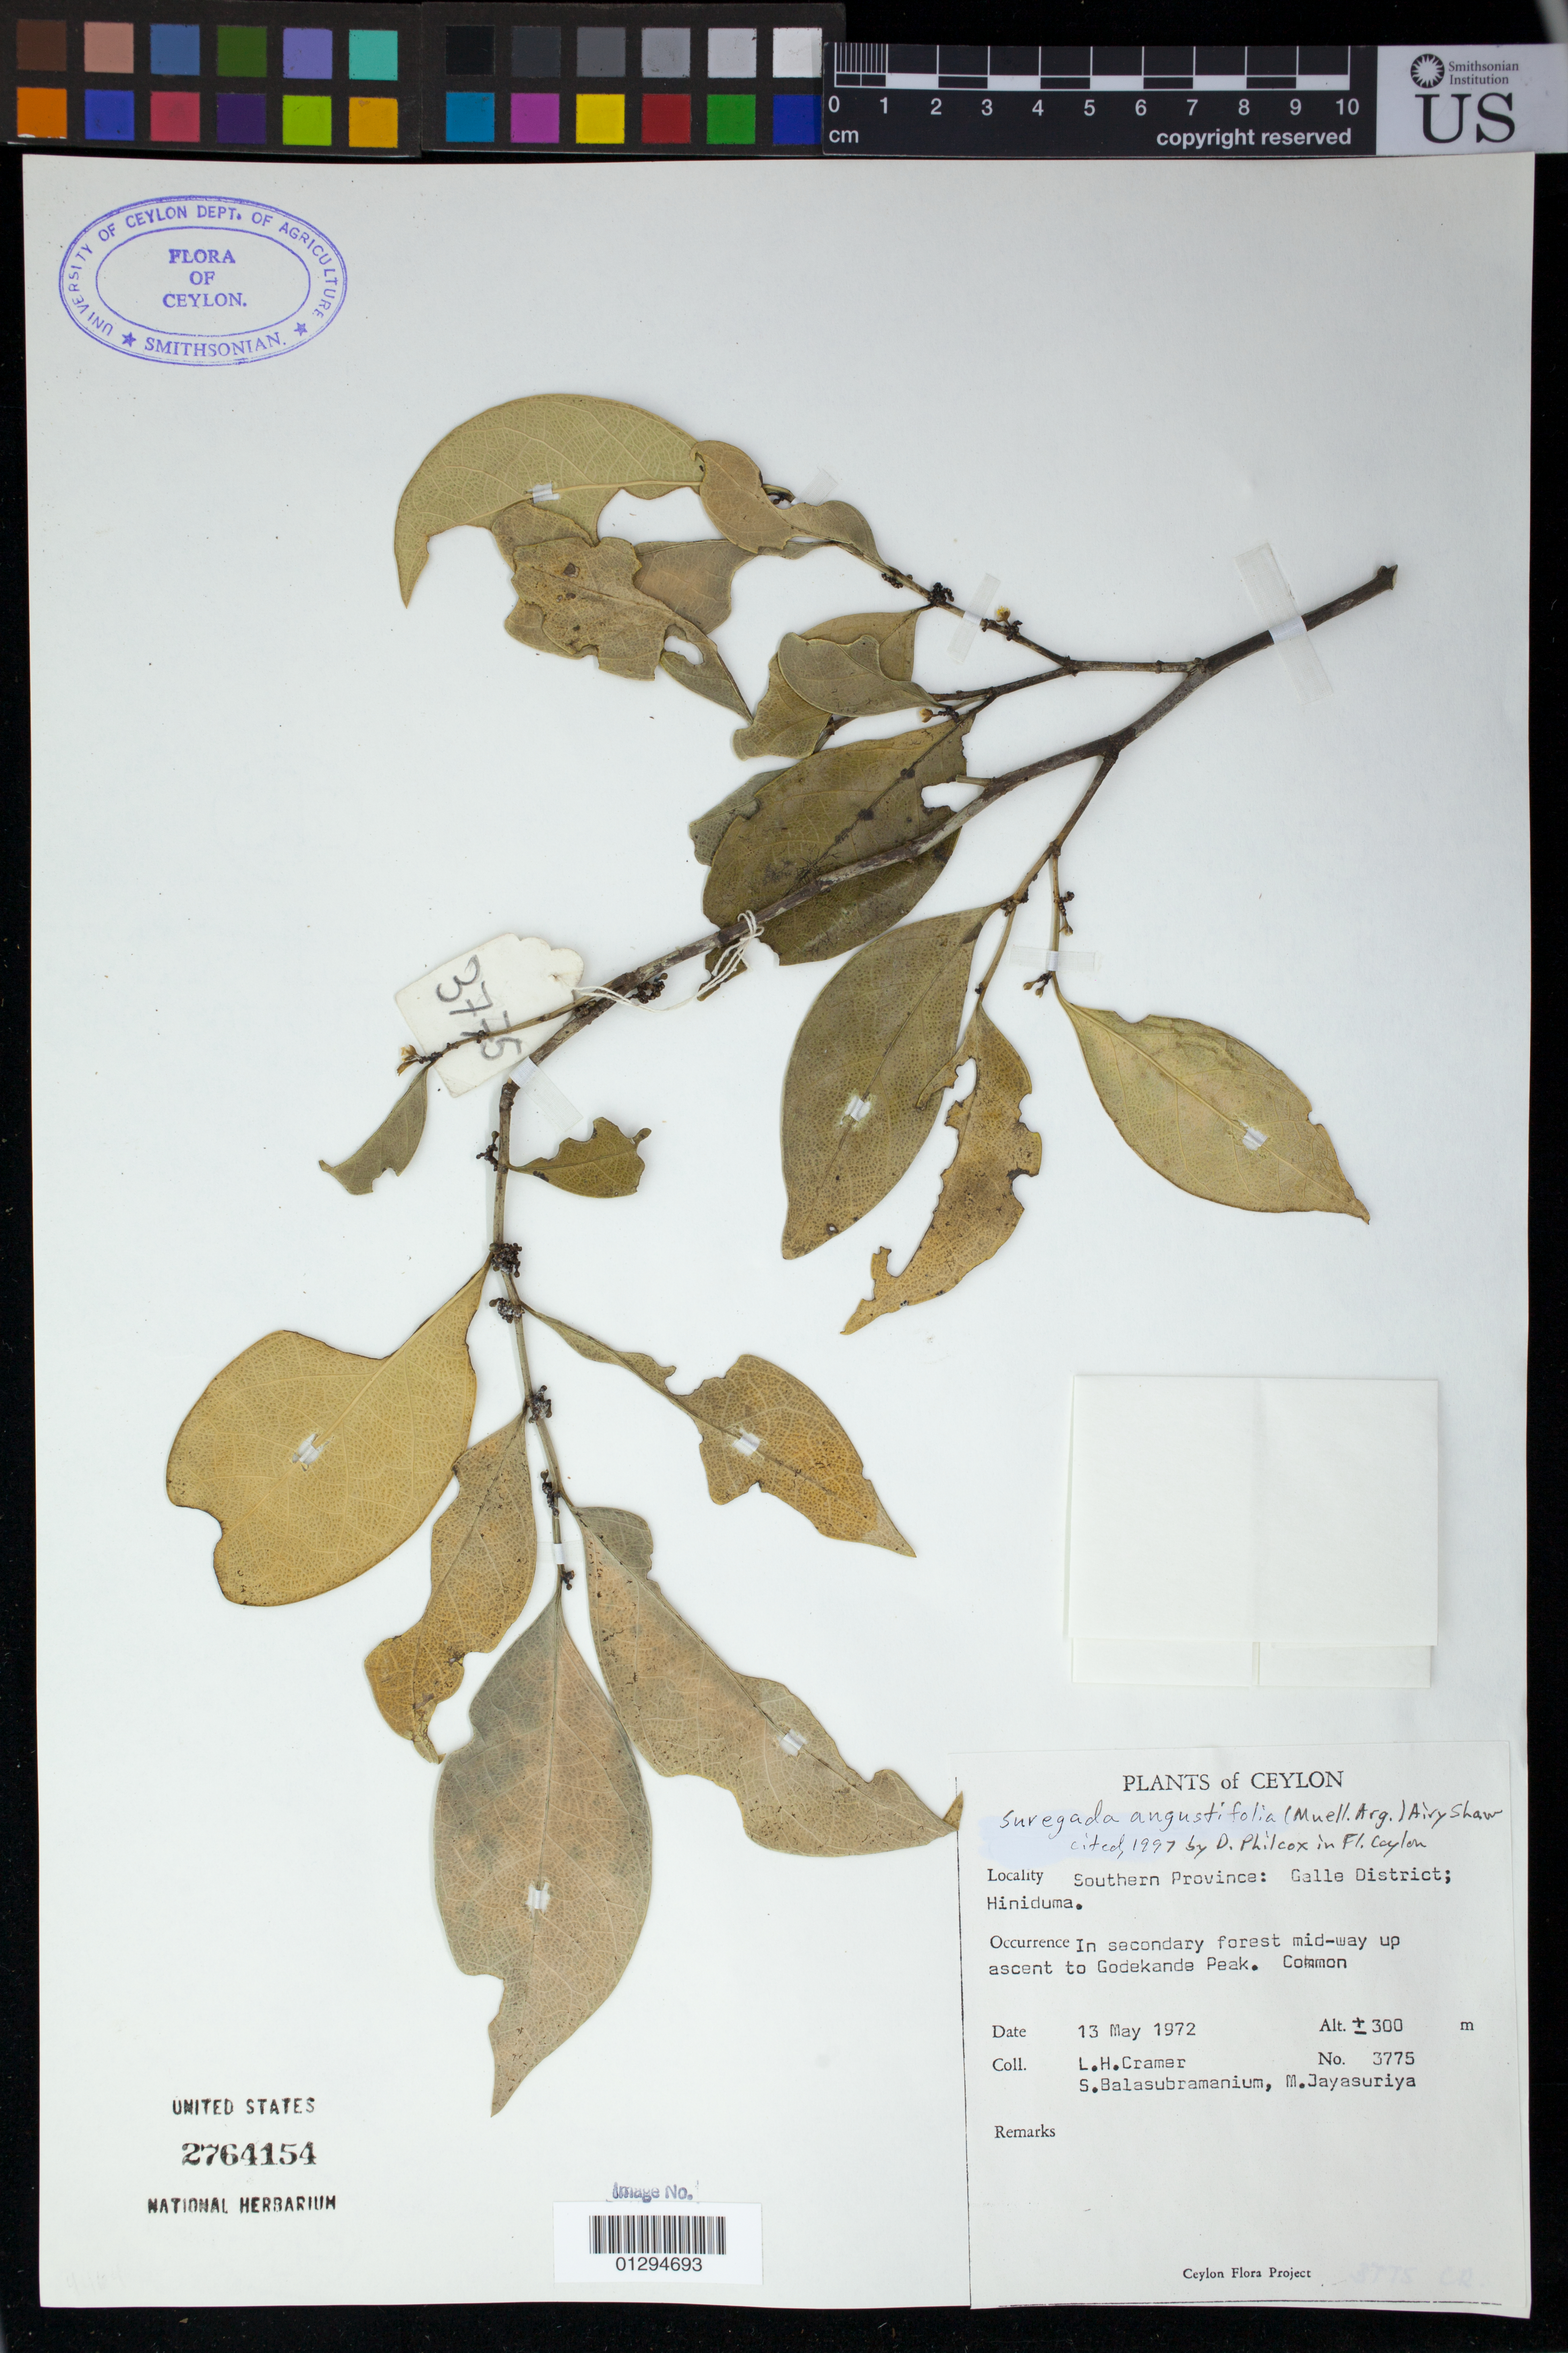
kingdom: Plantae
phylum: Tracheophyta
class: Magnoliopsida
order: Malpighiales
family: Euphorbiaceae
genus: Suregada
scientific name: Suregada angustifolia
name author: Müll. Arg.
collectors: L. H. Cramer, S. Balasubramanium & M. Jayasuriya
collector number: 3775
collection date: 1972-05-13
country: Sri Lanka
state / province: Southern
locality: Galle District; Hiniduma. mid-way up ascent to Godekande Peak.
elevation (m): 300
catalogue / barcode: US 2764154